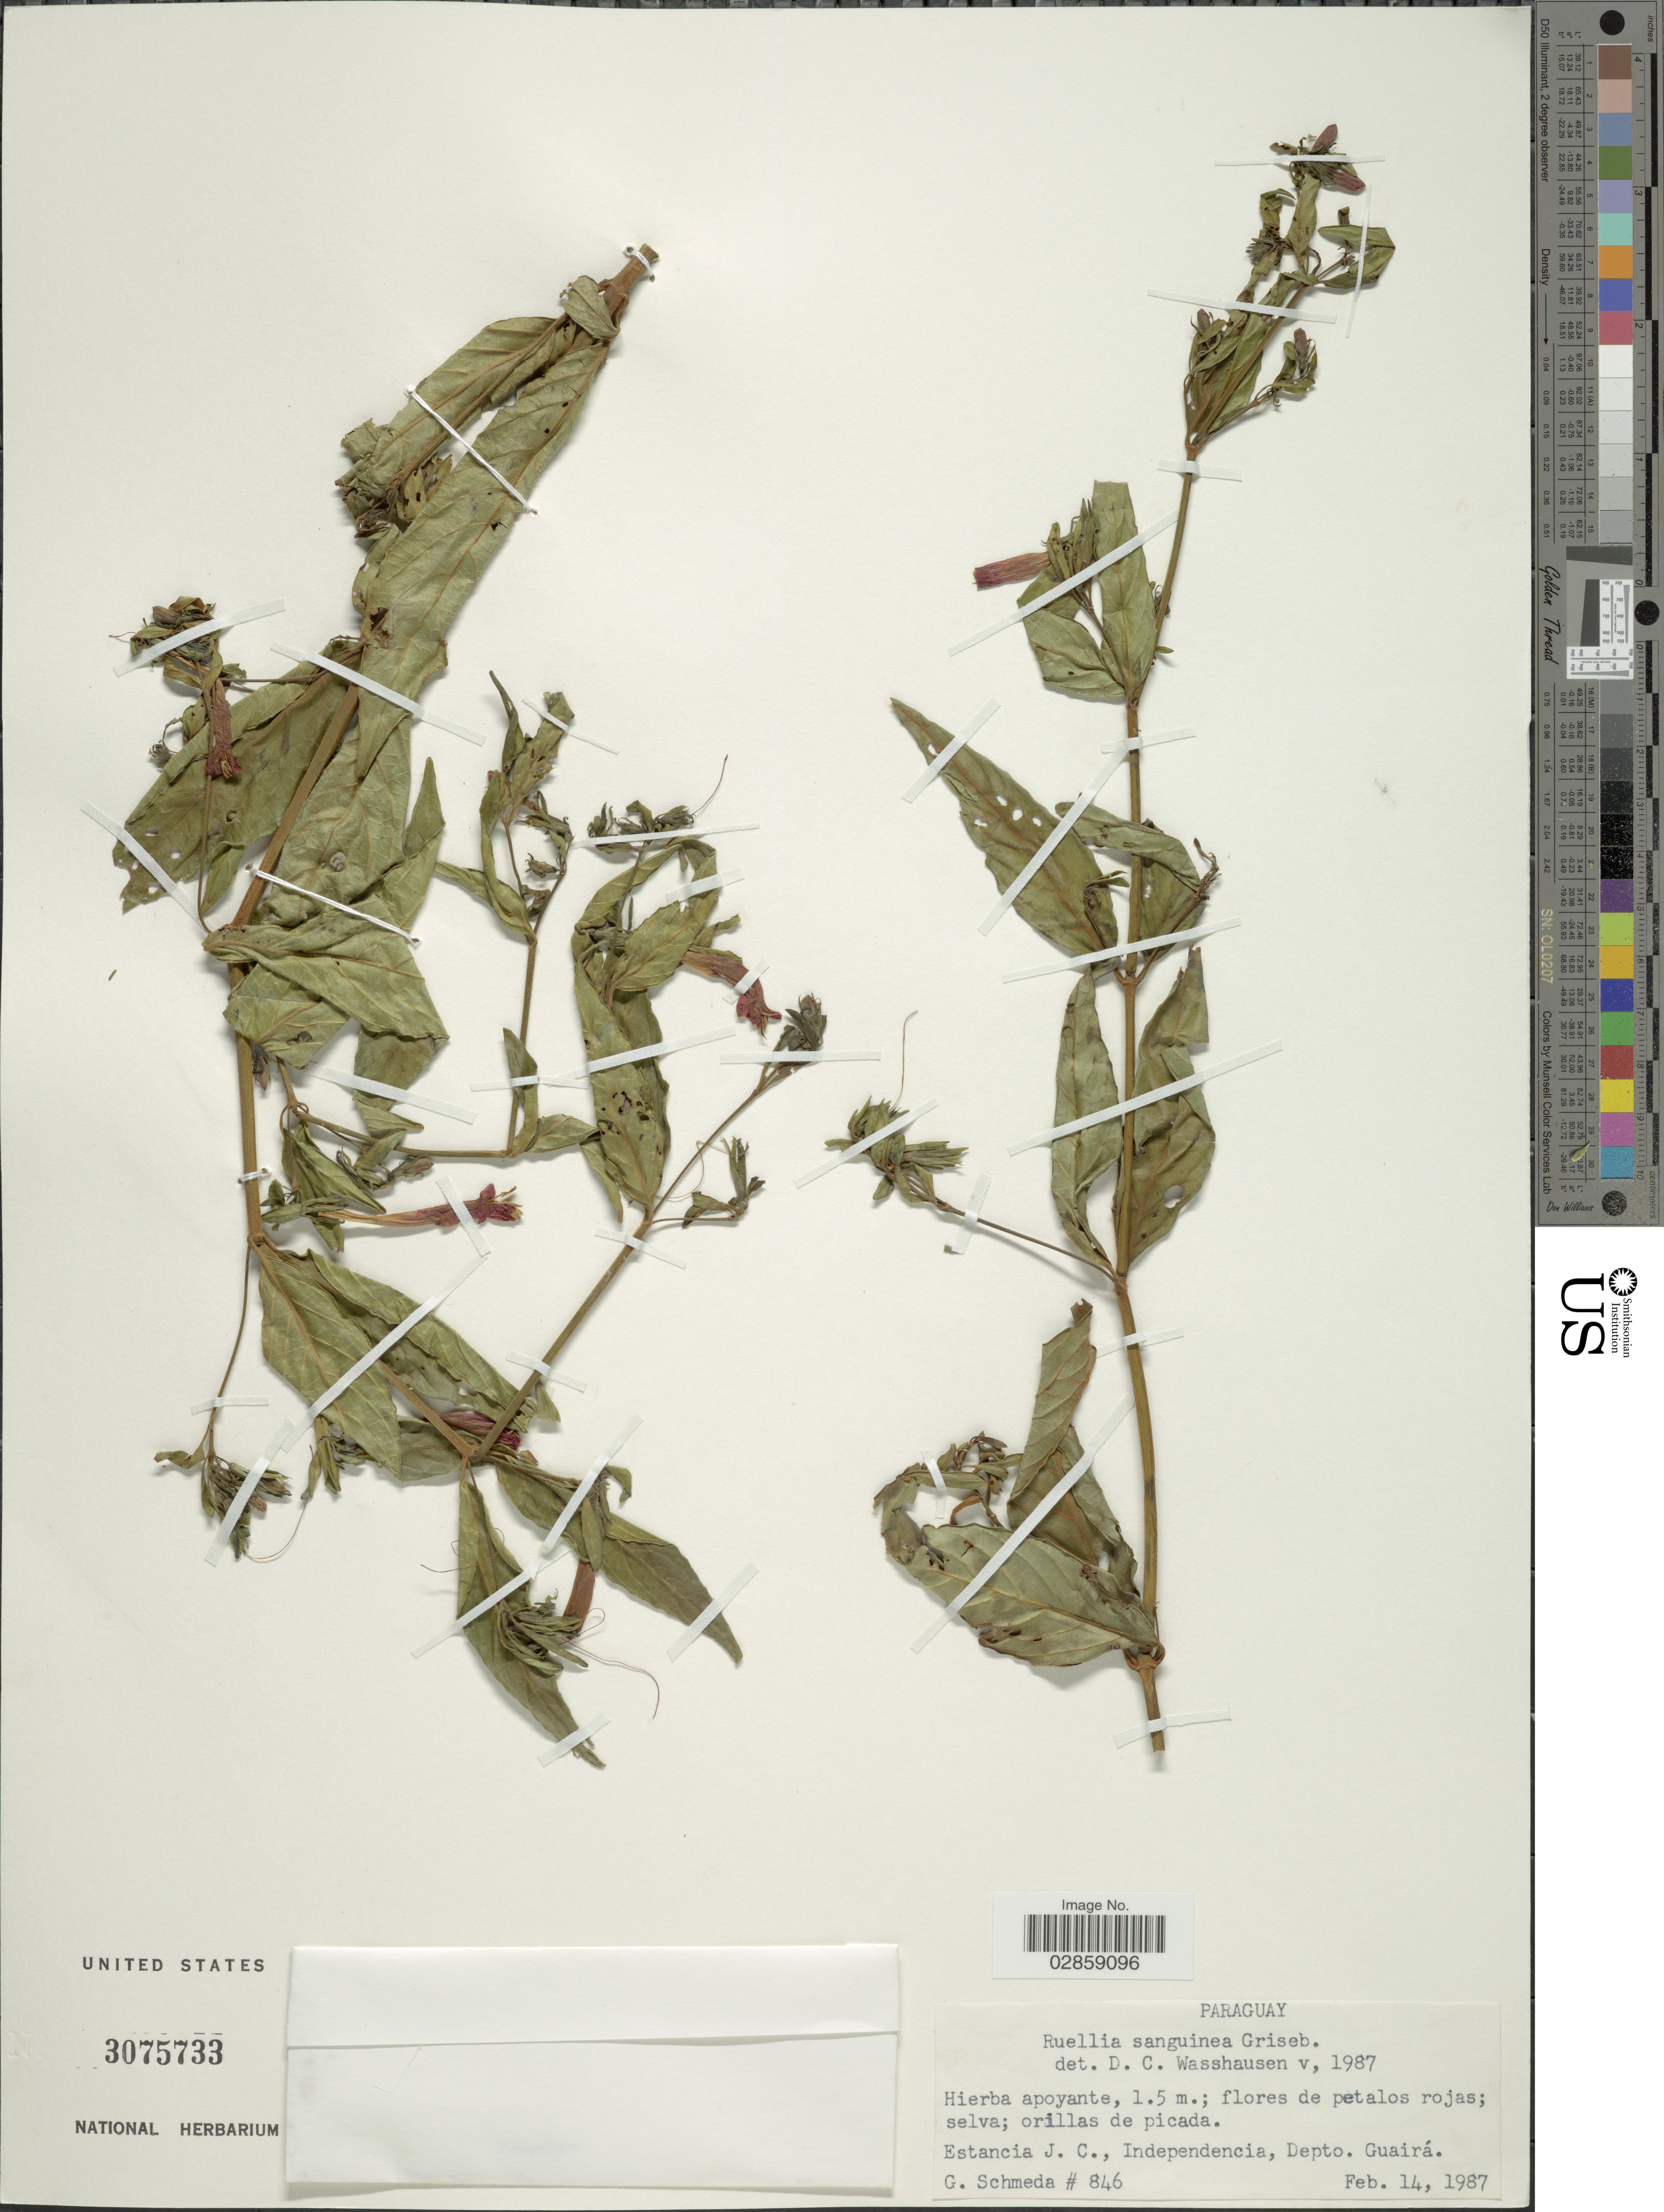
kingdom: Plantae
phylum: Tracheophyta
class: Magnoliopsida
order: Lamiales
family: Acanthaceae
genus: Ruellia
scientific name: Ruellia angustiflora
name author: (Nees) Lindau ex Rambo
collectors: G. Schmeda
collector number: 846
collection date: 1987-02-14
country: Paraguay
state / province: Guaira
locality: Estancia J. C., Independencia, Depto. Guairá.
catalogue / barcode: US 3075733